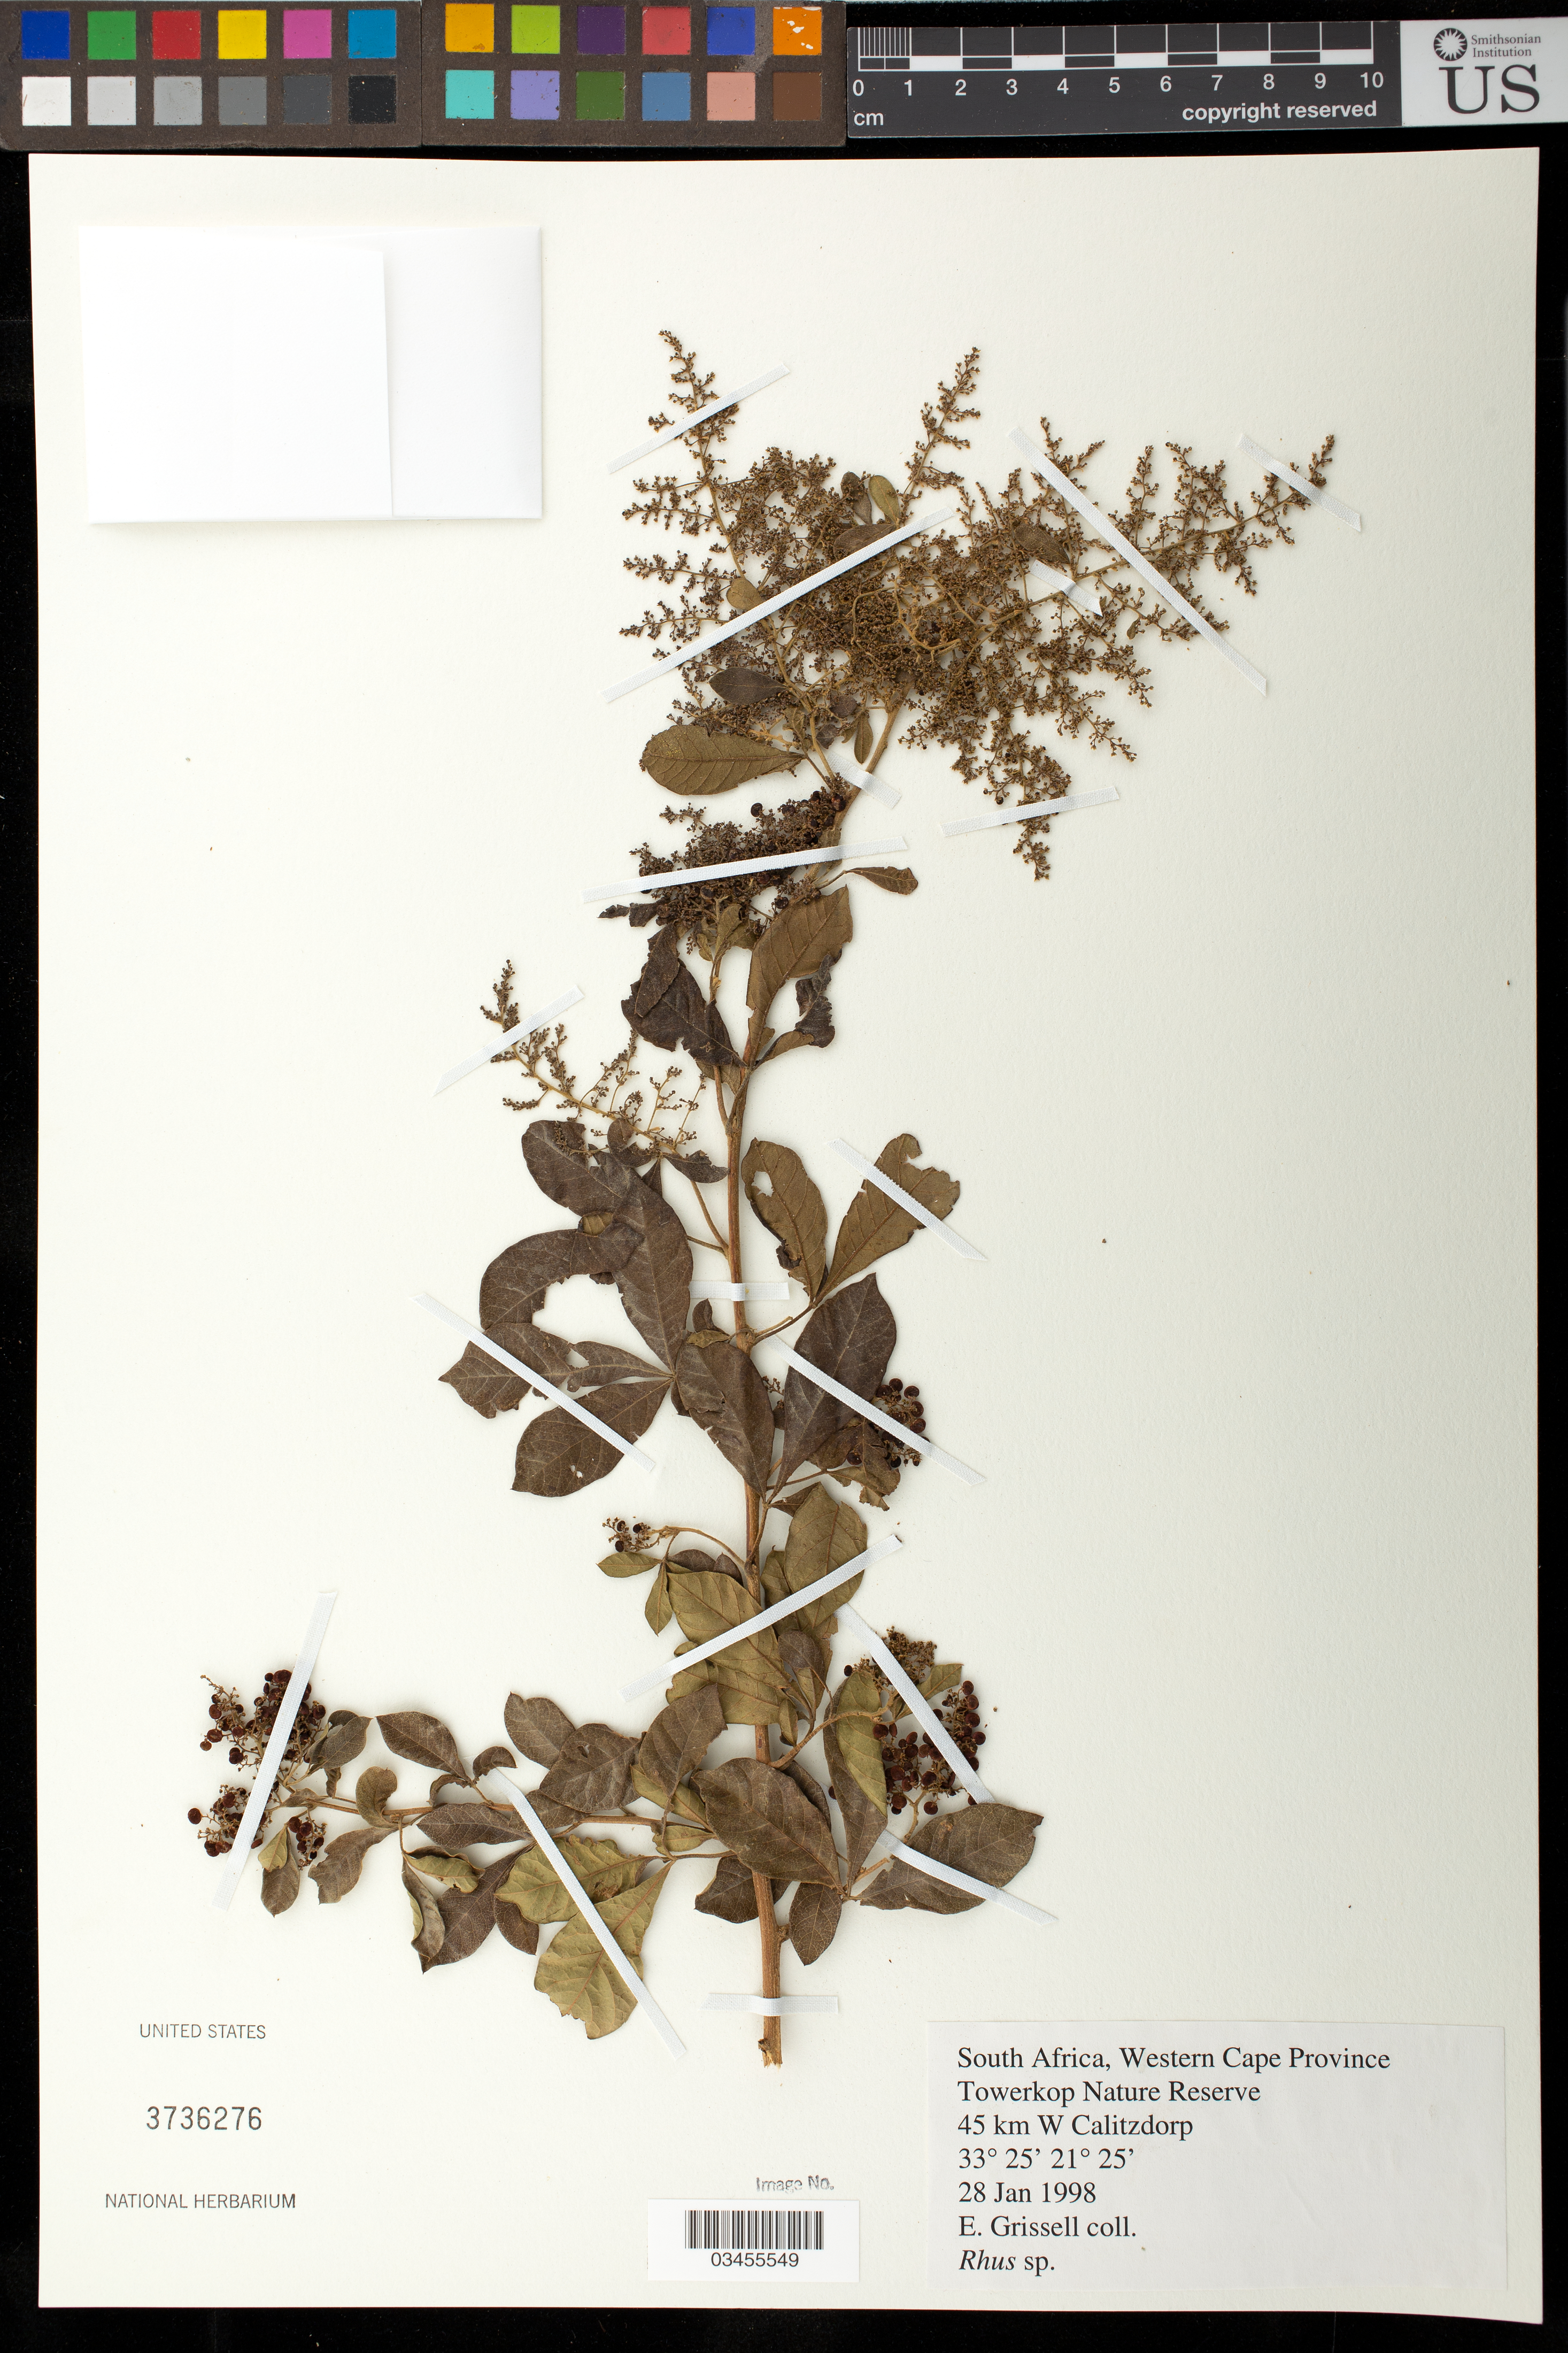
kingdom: Plantae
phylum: Tracheophyta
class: Magnoliopsida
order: Sapindales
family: Anacardiaceae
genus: Rhus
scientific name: Rhus sp.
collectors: E. Grissell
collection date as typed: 28 Jan 1998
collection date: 1998-01-28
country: South Africa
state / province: Western Cape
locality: Towerkop Nature Reserve. 45 km W Calitzdrop.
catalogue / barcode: US 3736276